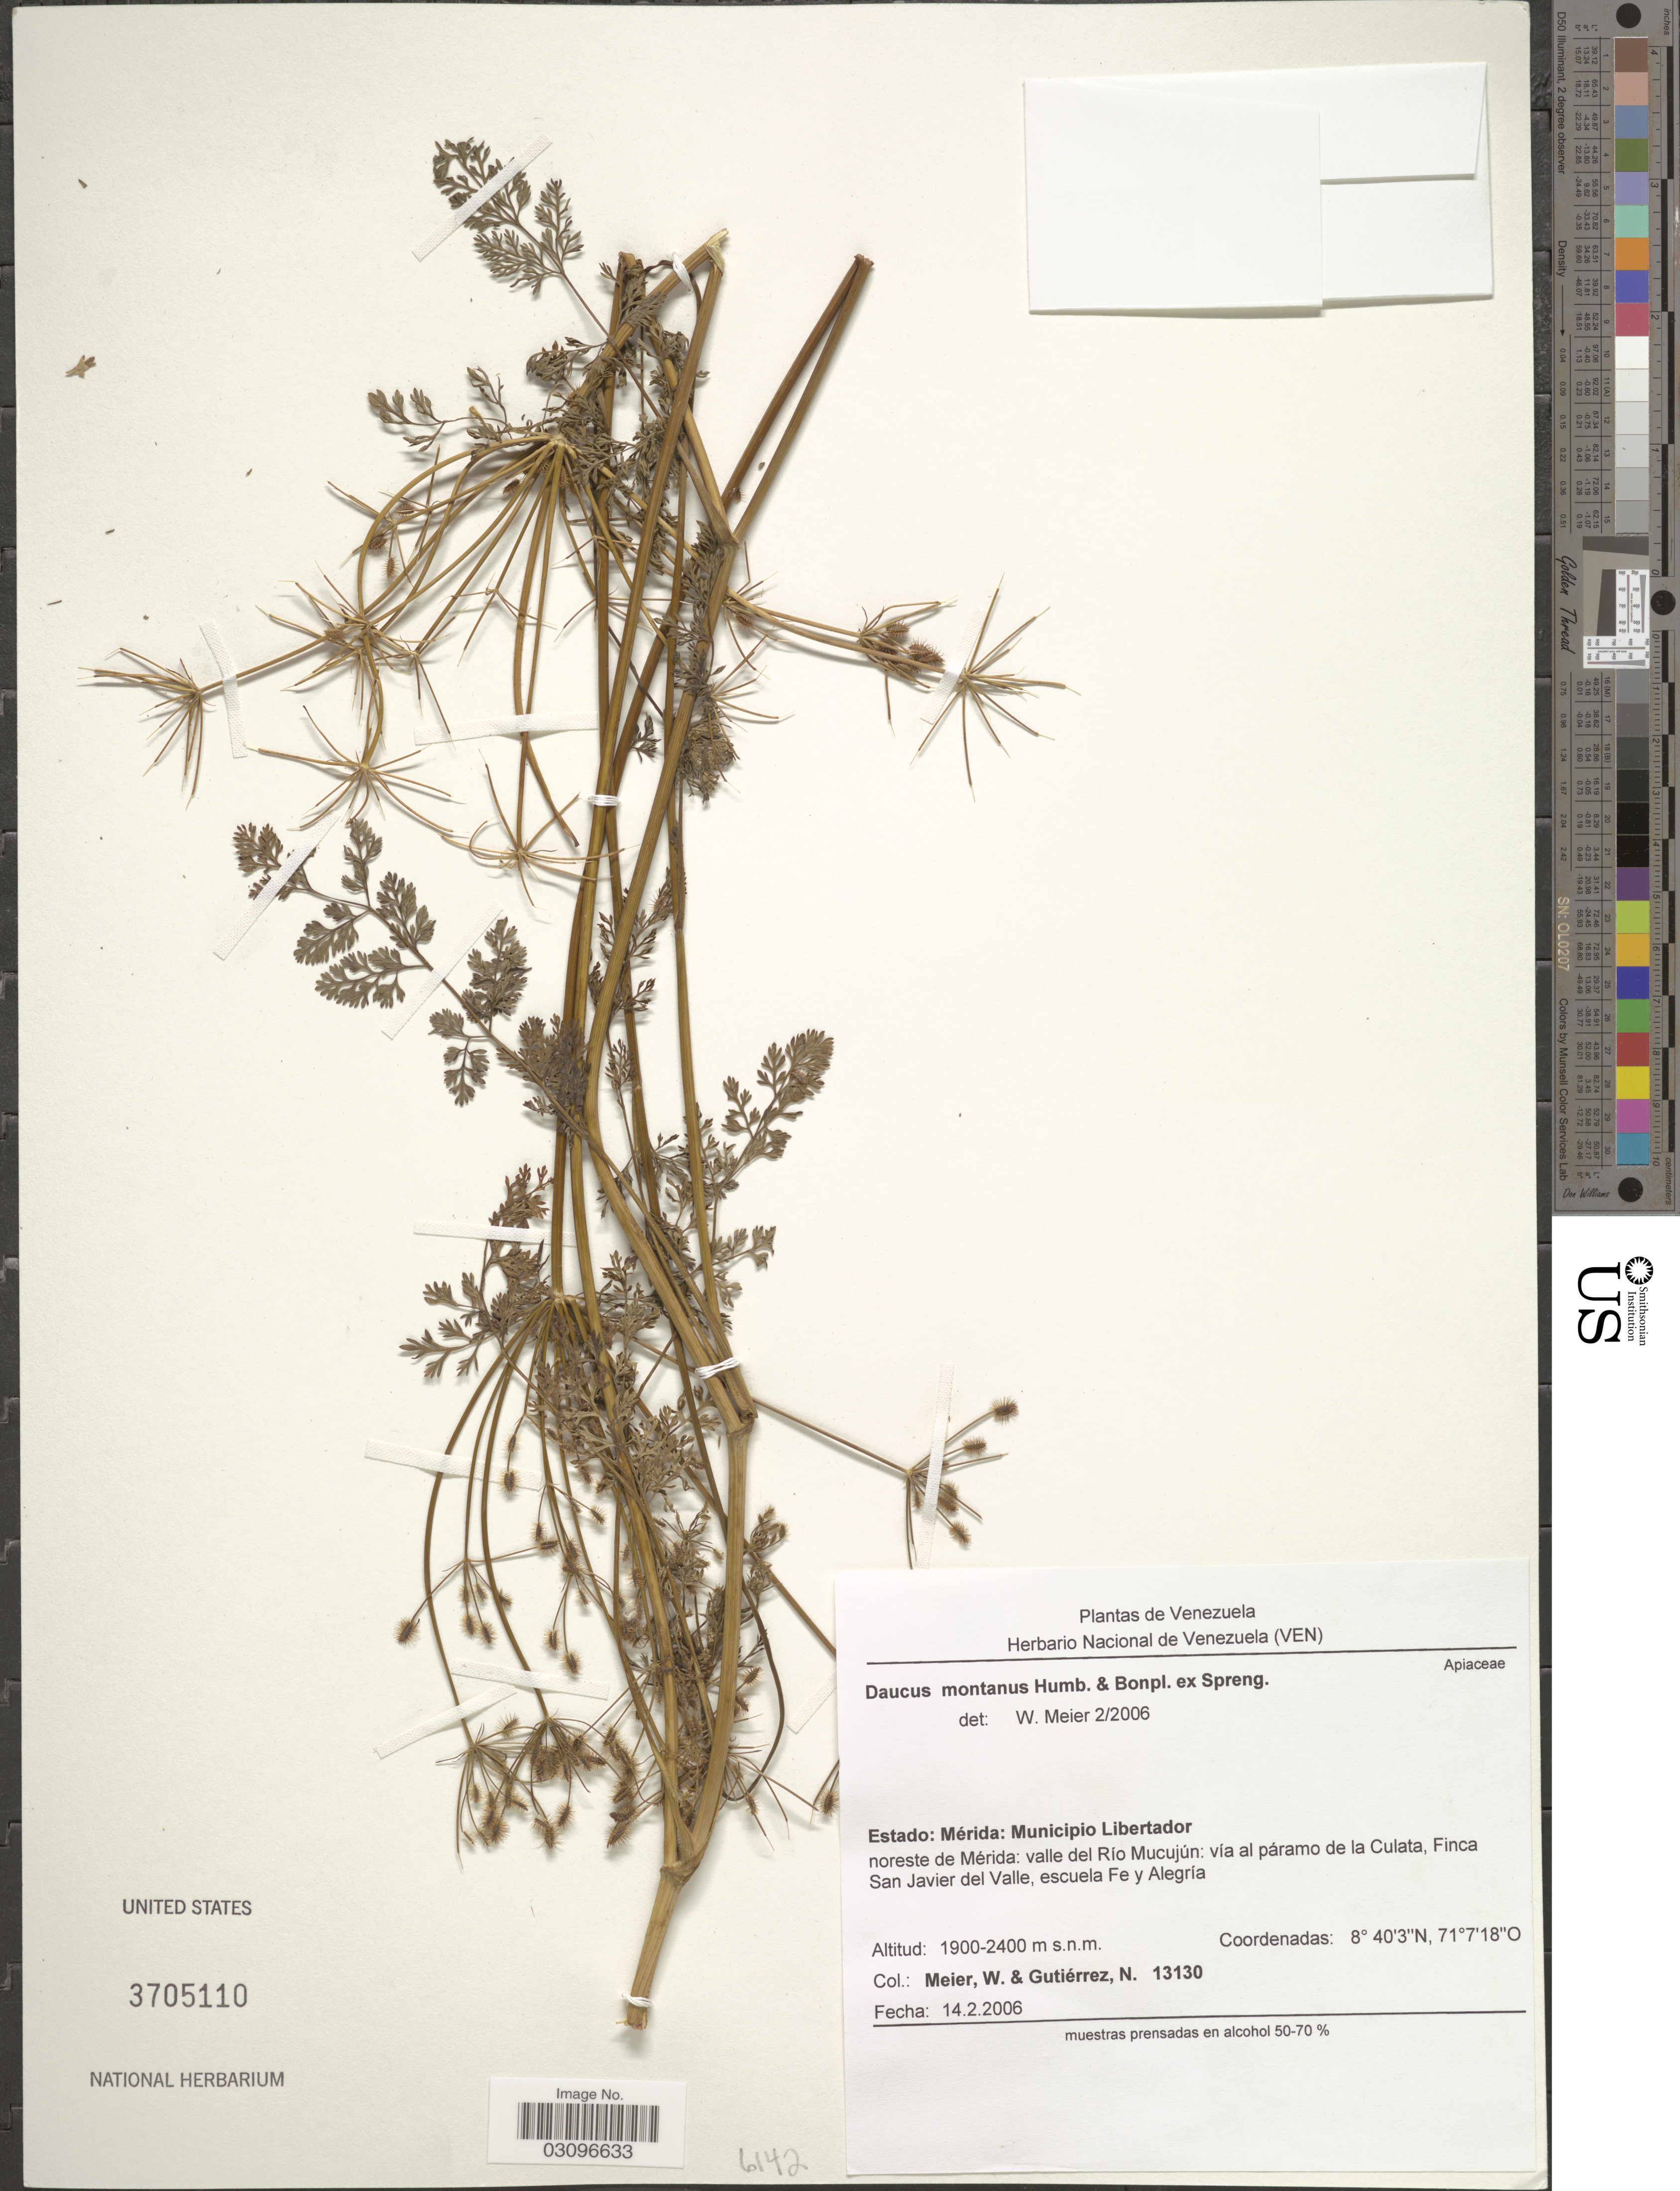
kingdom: Plantae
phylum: Tracheophyta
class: Magnoliopsida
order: Apiales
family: Apiaceae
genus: Daucus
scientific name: Daucus montanus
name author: Humb. & Bonpl. ex Spreng.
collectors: W. Meier & N. Gutierrez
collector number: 13130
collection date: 2006-02-14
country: Venezuela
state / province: Mérida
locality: Municipio Libertador, noreste de Mérida: valle del Río Mucujún: vía al páramo de la Culata, Finca San Javier del Valle, escuela Fe y Alegría.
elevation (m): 1900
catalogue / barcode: US 3705110